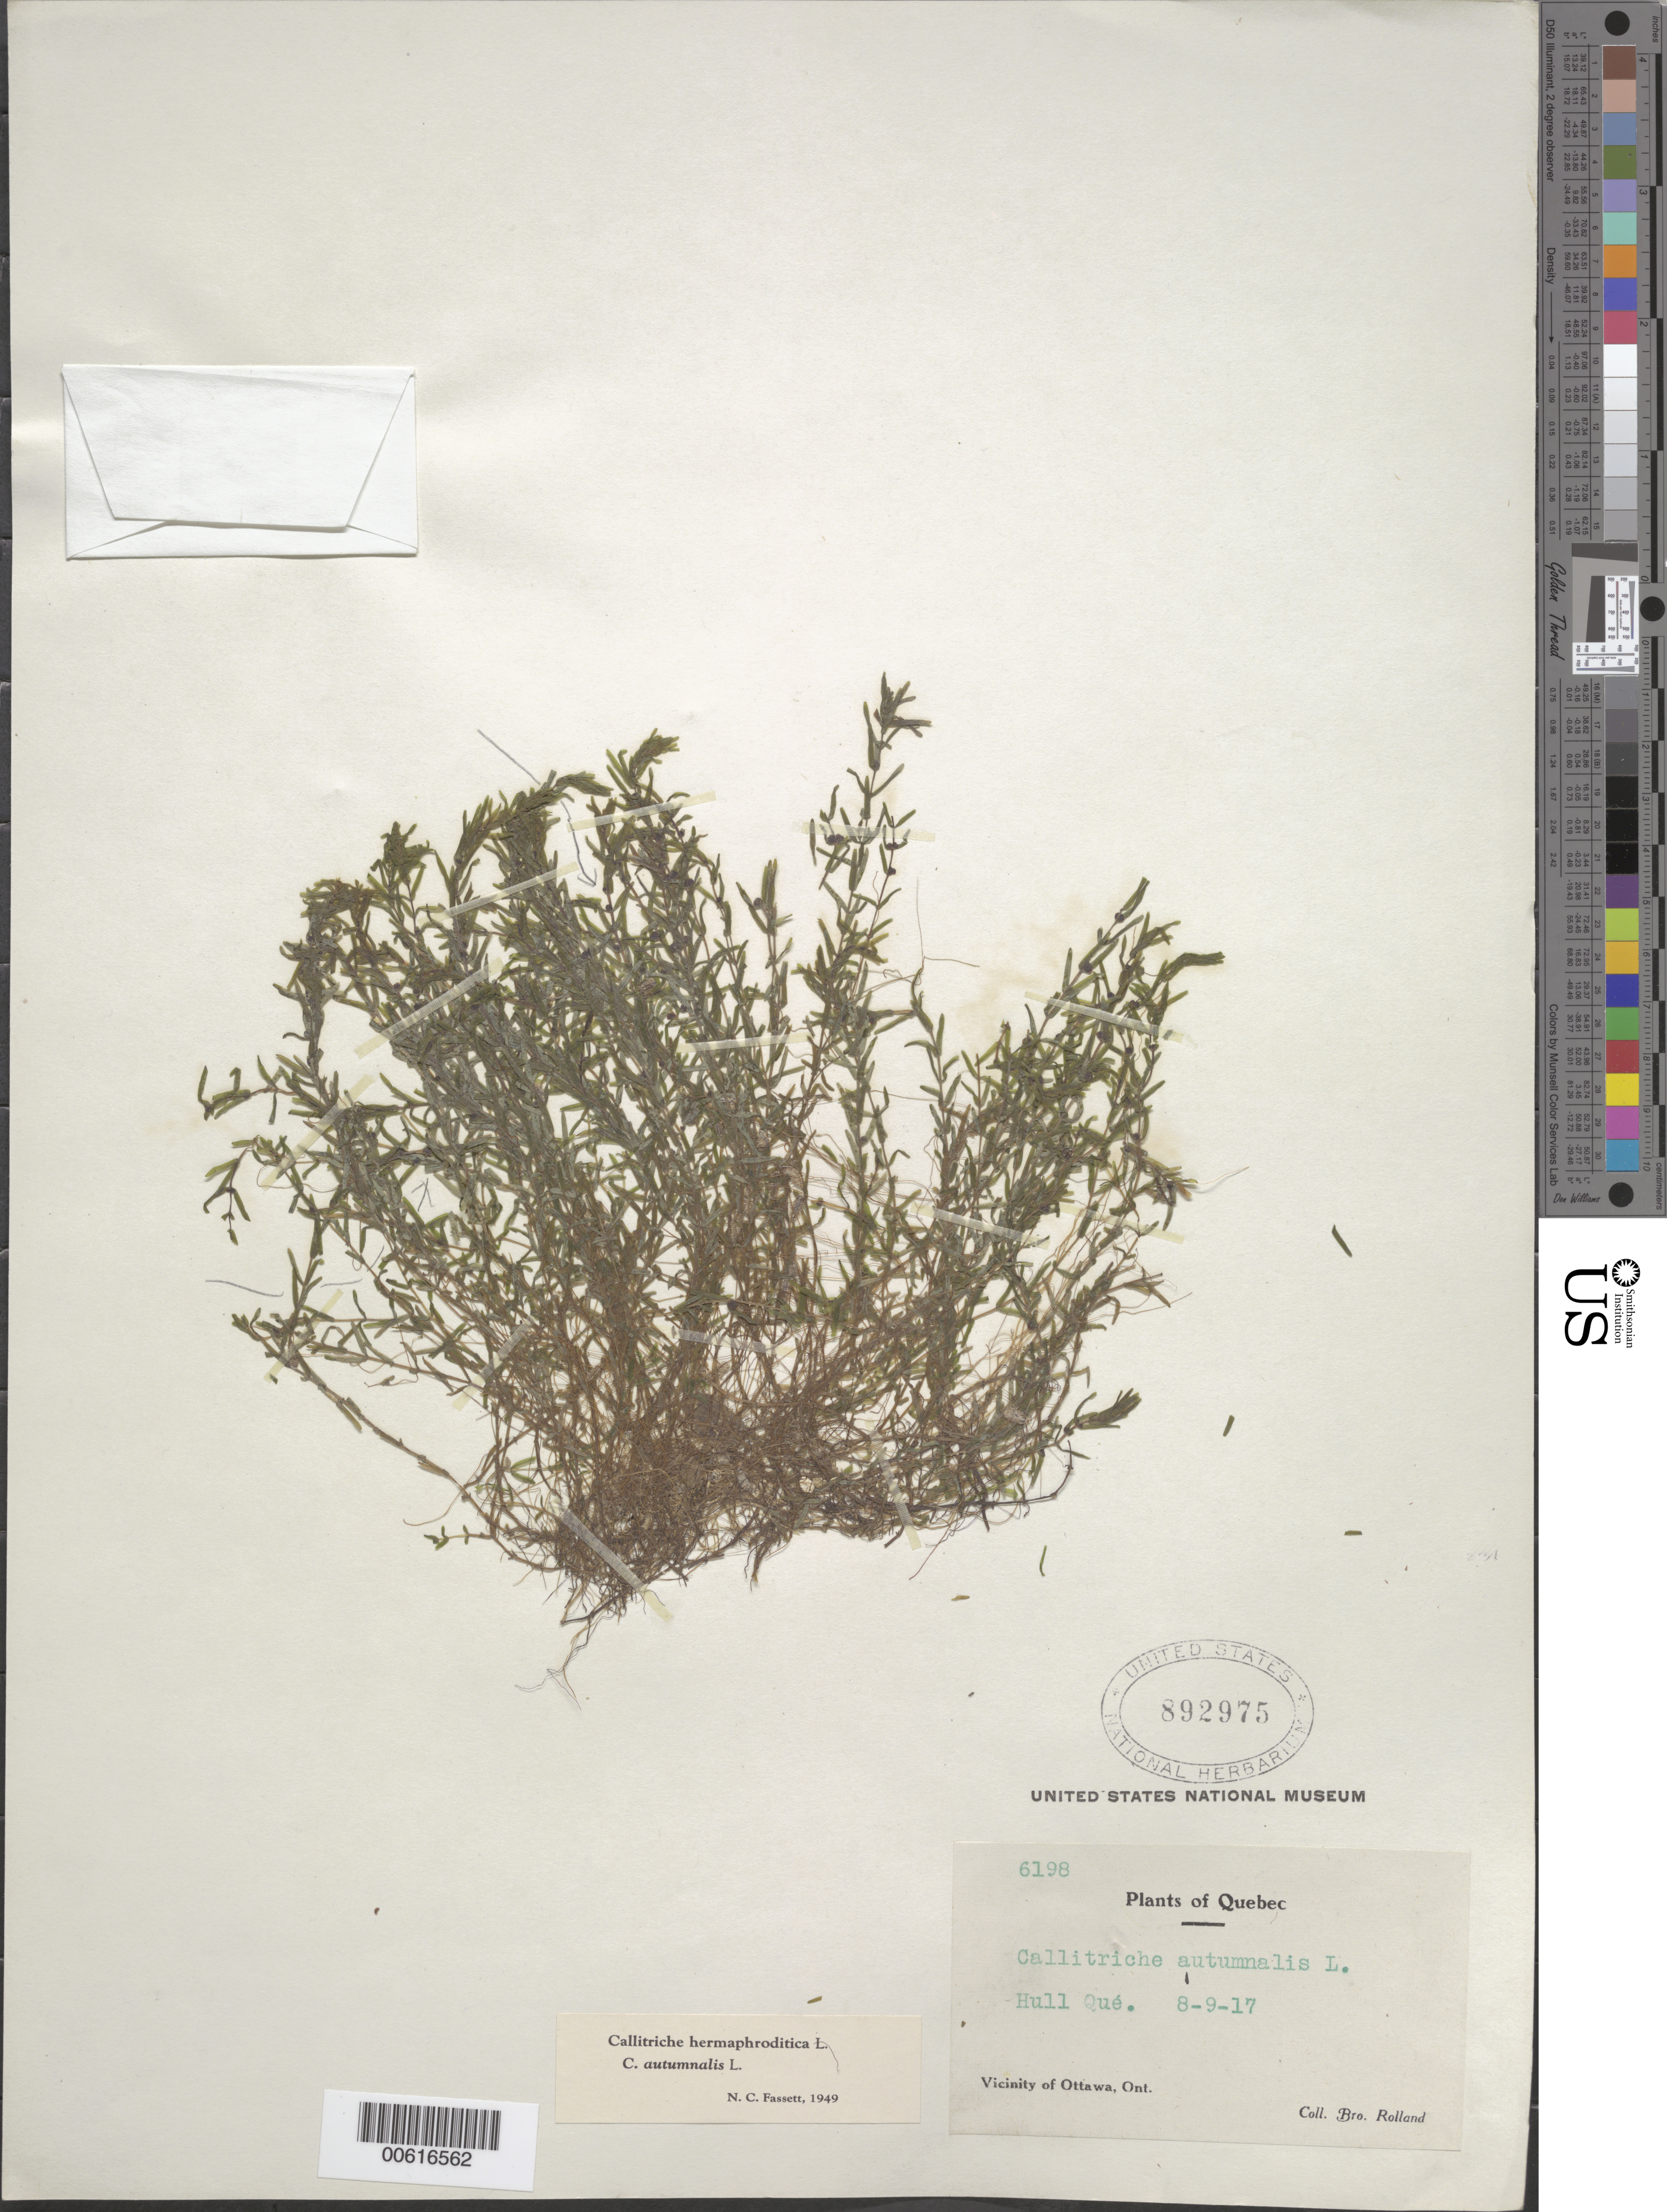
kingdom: Plantae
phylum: Tracheophyta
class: Magnoliopsida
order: Lamiales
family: Plantaginaceae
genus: Callitriche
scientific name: Callitriche hermaphroditica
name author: L.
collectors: Rolland-Germain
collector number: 6198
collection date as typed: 08 Sep 1917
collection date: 1917-09-08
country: Canada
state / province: Ontario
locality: Ottawa, Hull Que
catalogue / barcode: US 892975